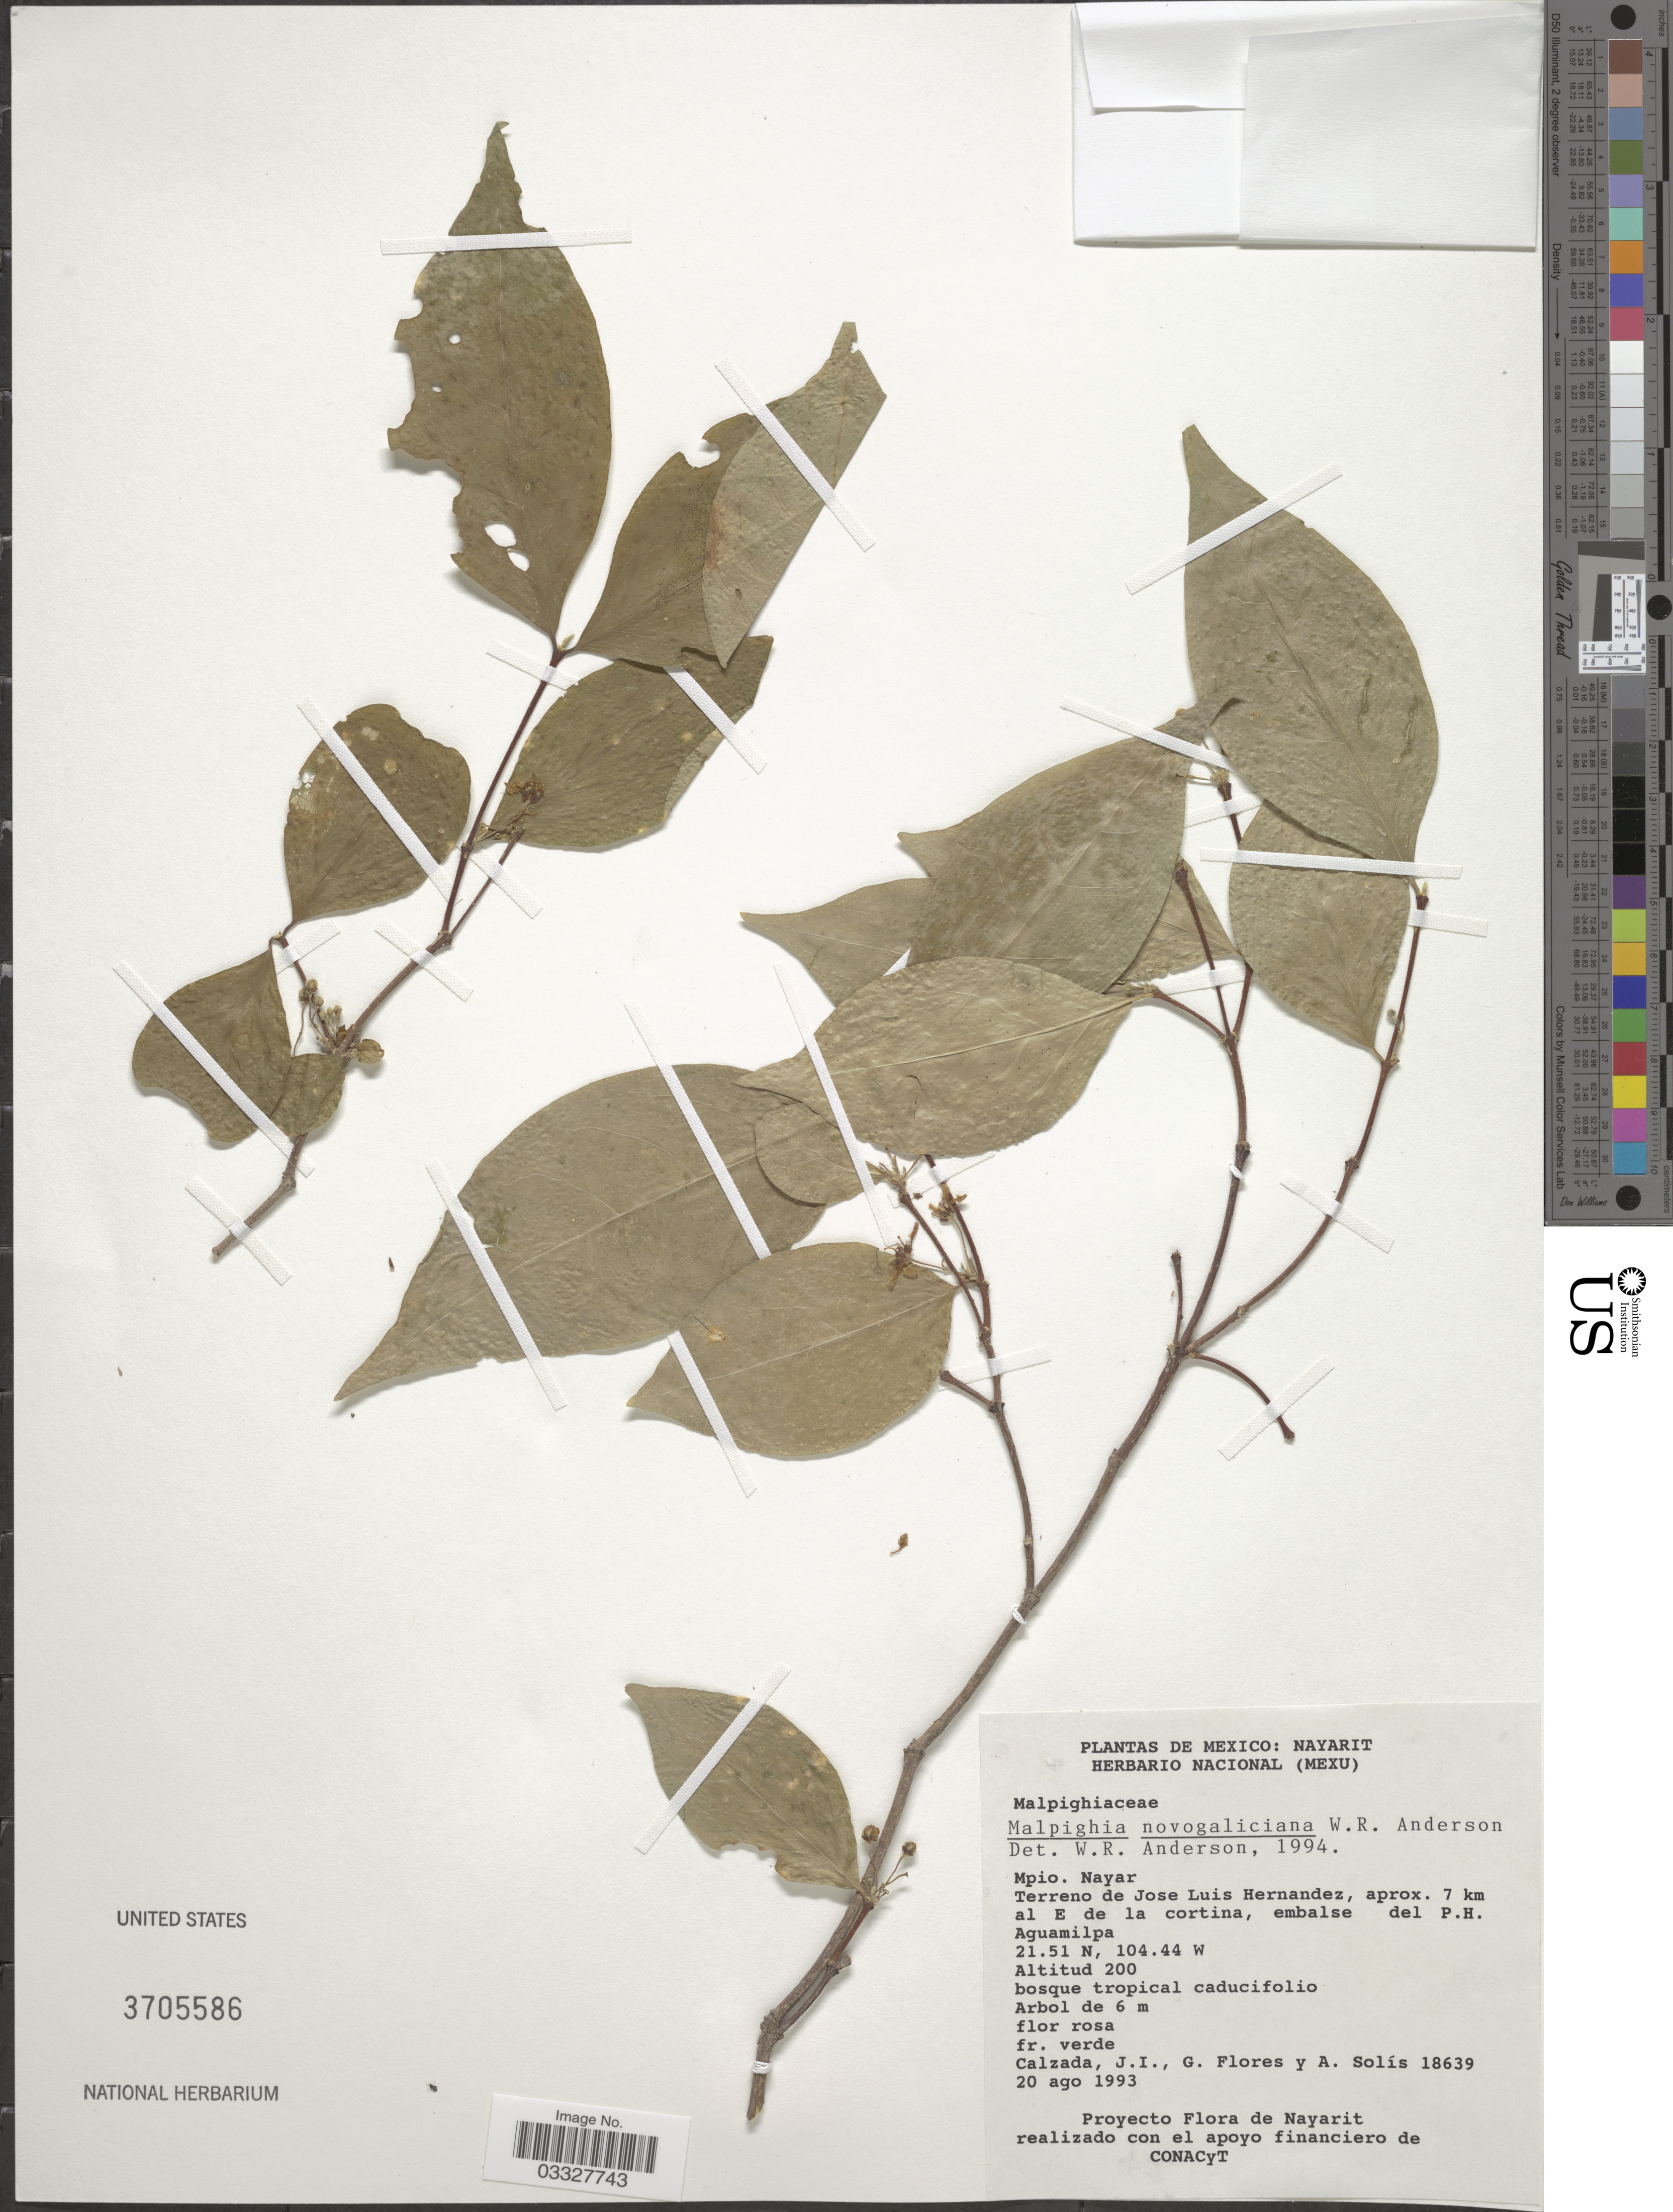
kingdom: Plantae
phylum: Tracheophyta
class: Magnoliopsida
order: Malpighiales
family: Malpighiaceae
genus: Malpighia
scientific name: Malpighia novogaliciana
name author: W.R. Anderson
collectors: J. I. Calzada, G. Flores F. & A. Solis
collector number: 18639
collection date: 1993-08-20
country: Mexico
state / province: Nayarit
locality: Mpio. Nayar. Terreno de Jose Luis Hernandez, aprox. 7 km al E de la cortina, embalse del P.H. Aguamilpa.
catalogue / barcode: US 3705586